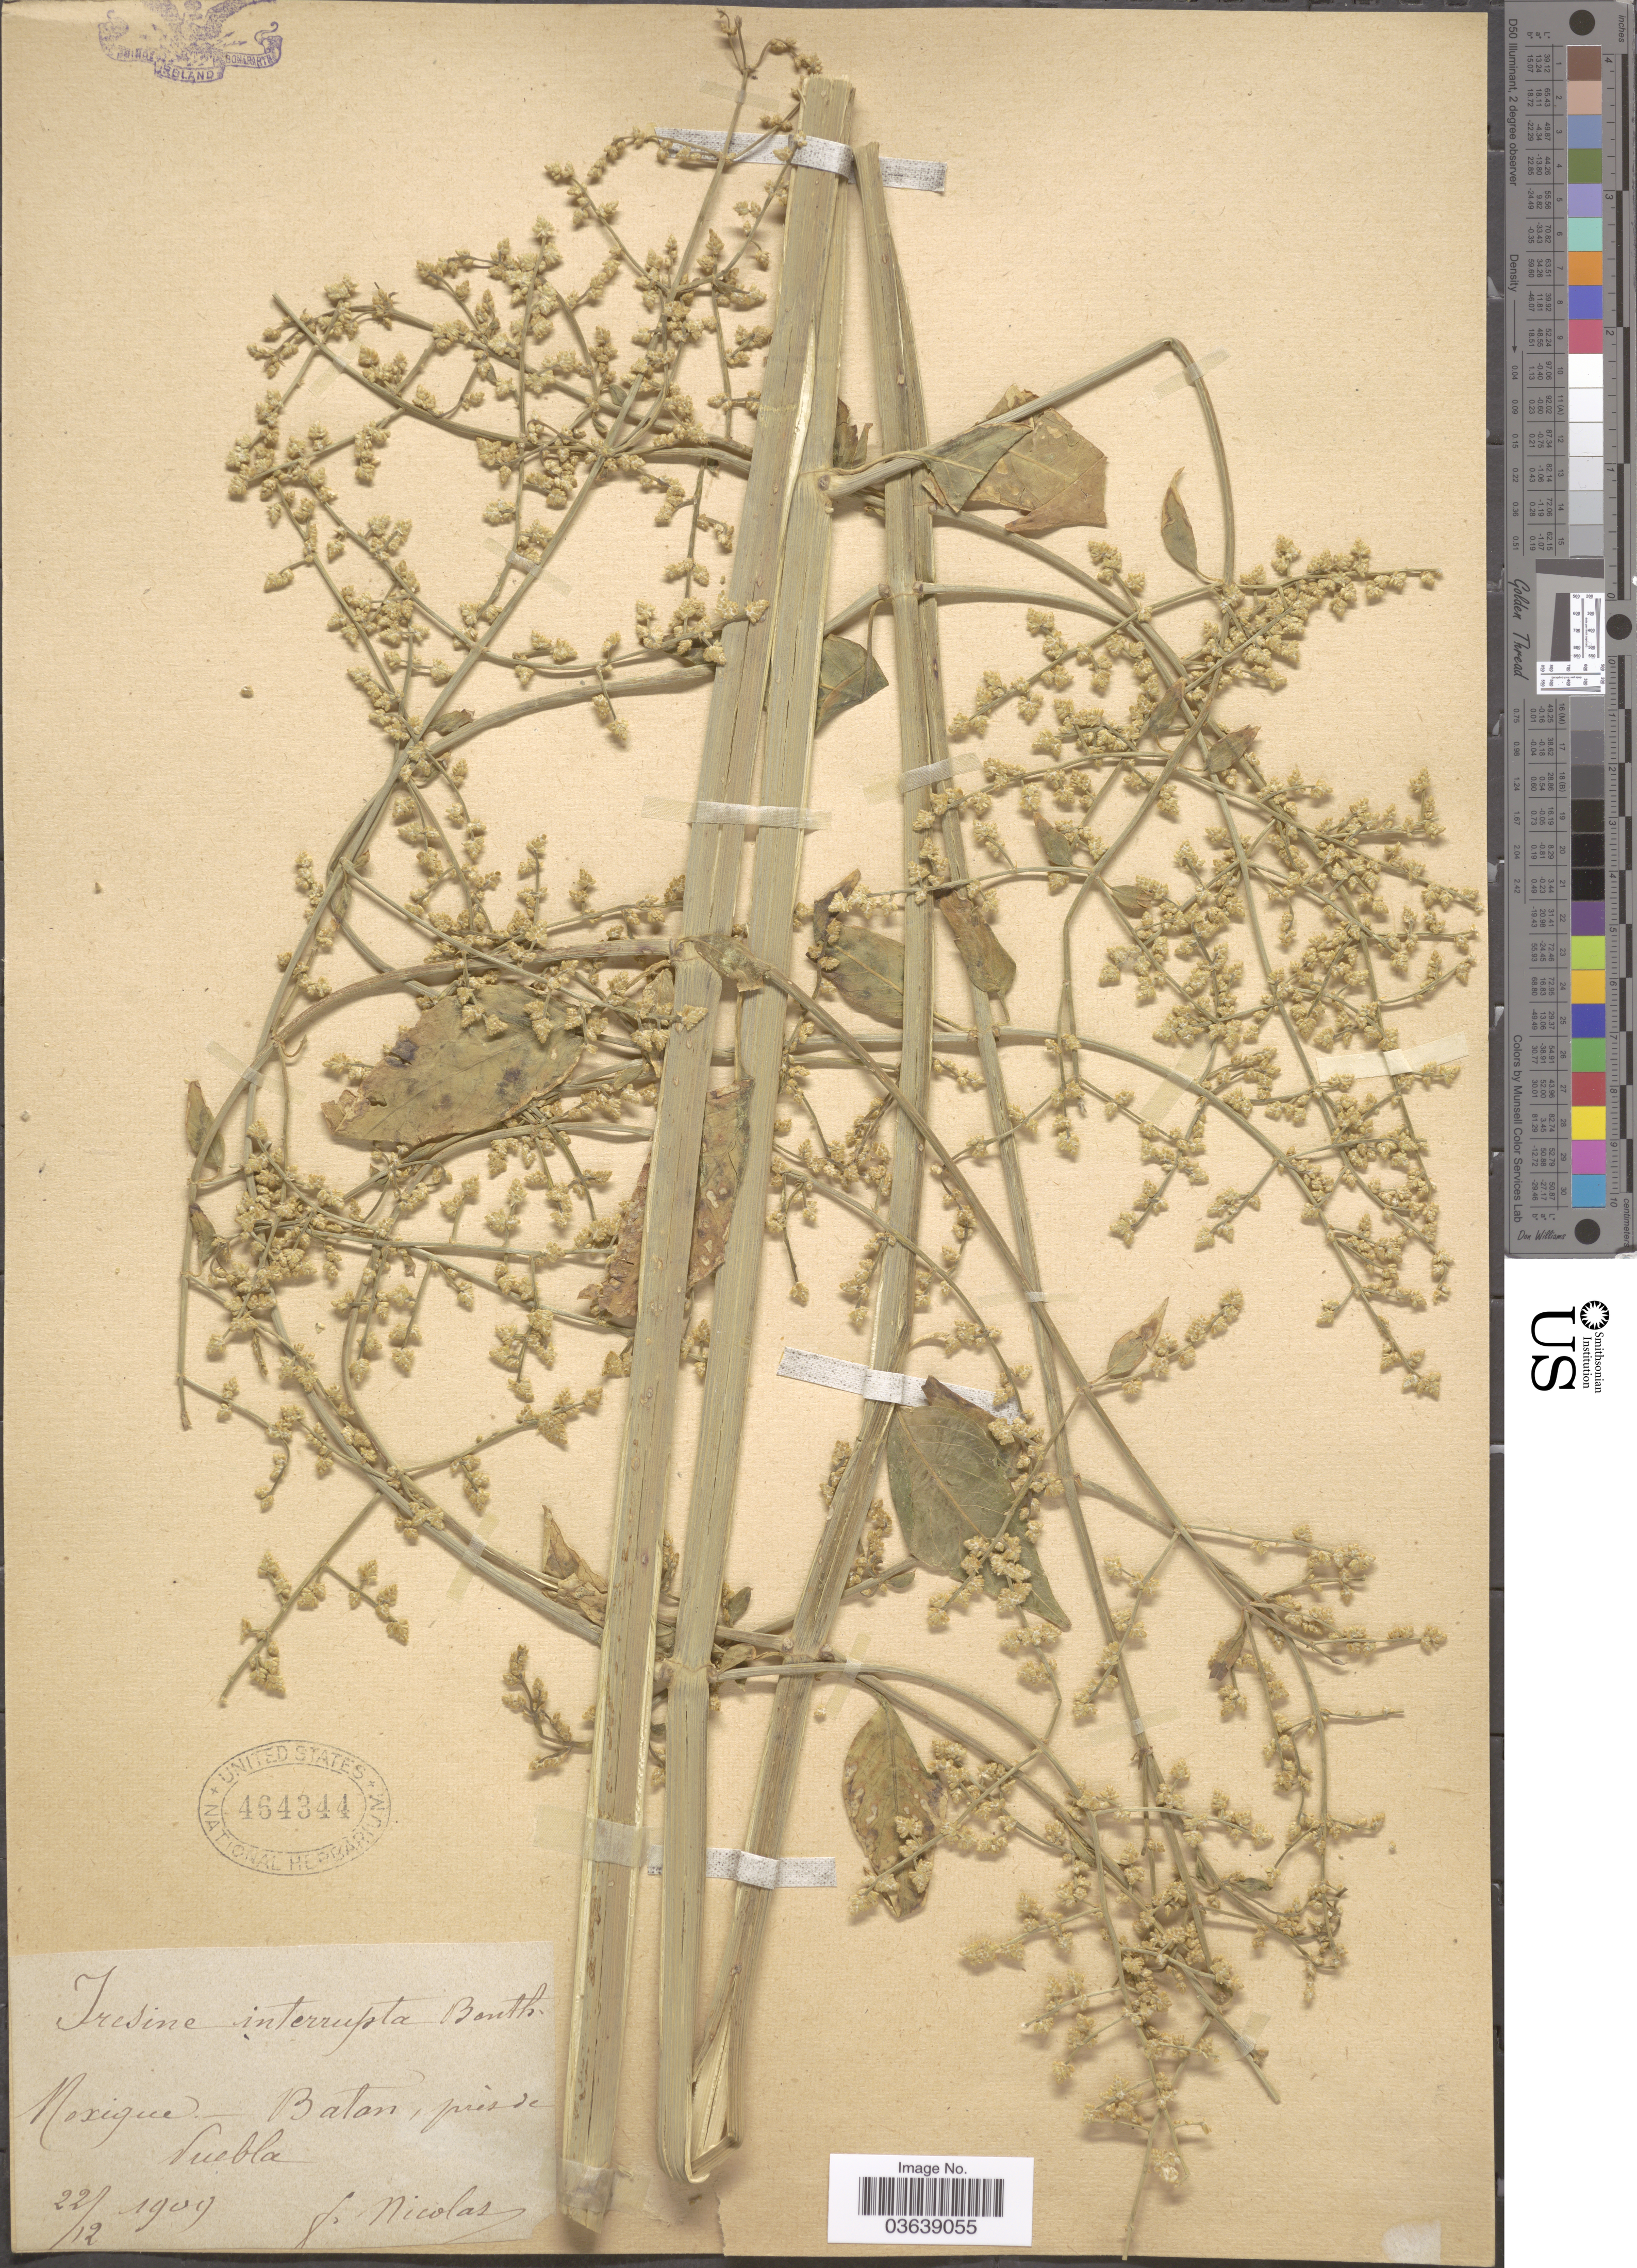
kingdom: Plantae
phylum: Tracheophyta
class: Magnoliopsida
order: Caryophyllales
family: Amaranthaceae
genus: Iresine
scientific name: Iresine interrupta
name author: Benth.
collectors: F. Nicolas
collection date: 1909-12-22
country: Mexico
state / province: Puebla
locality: Batan, près de Puebla.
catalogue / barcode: US 464344